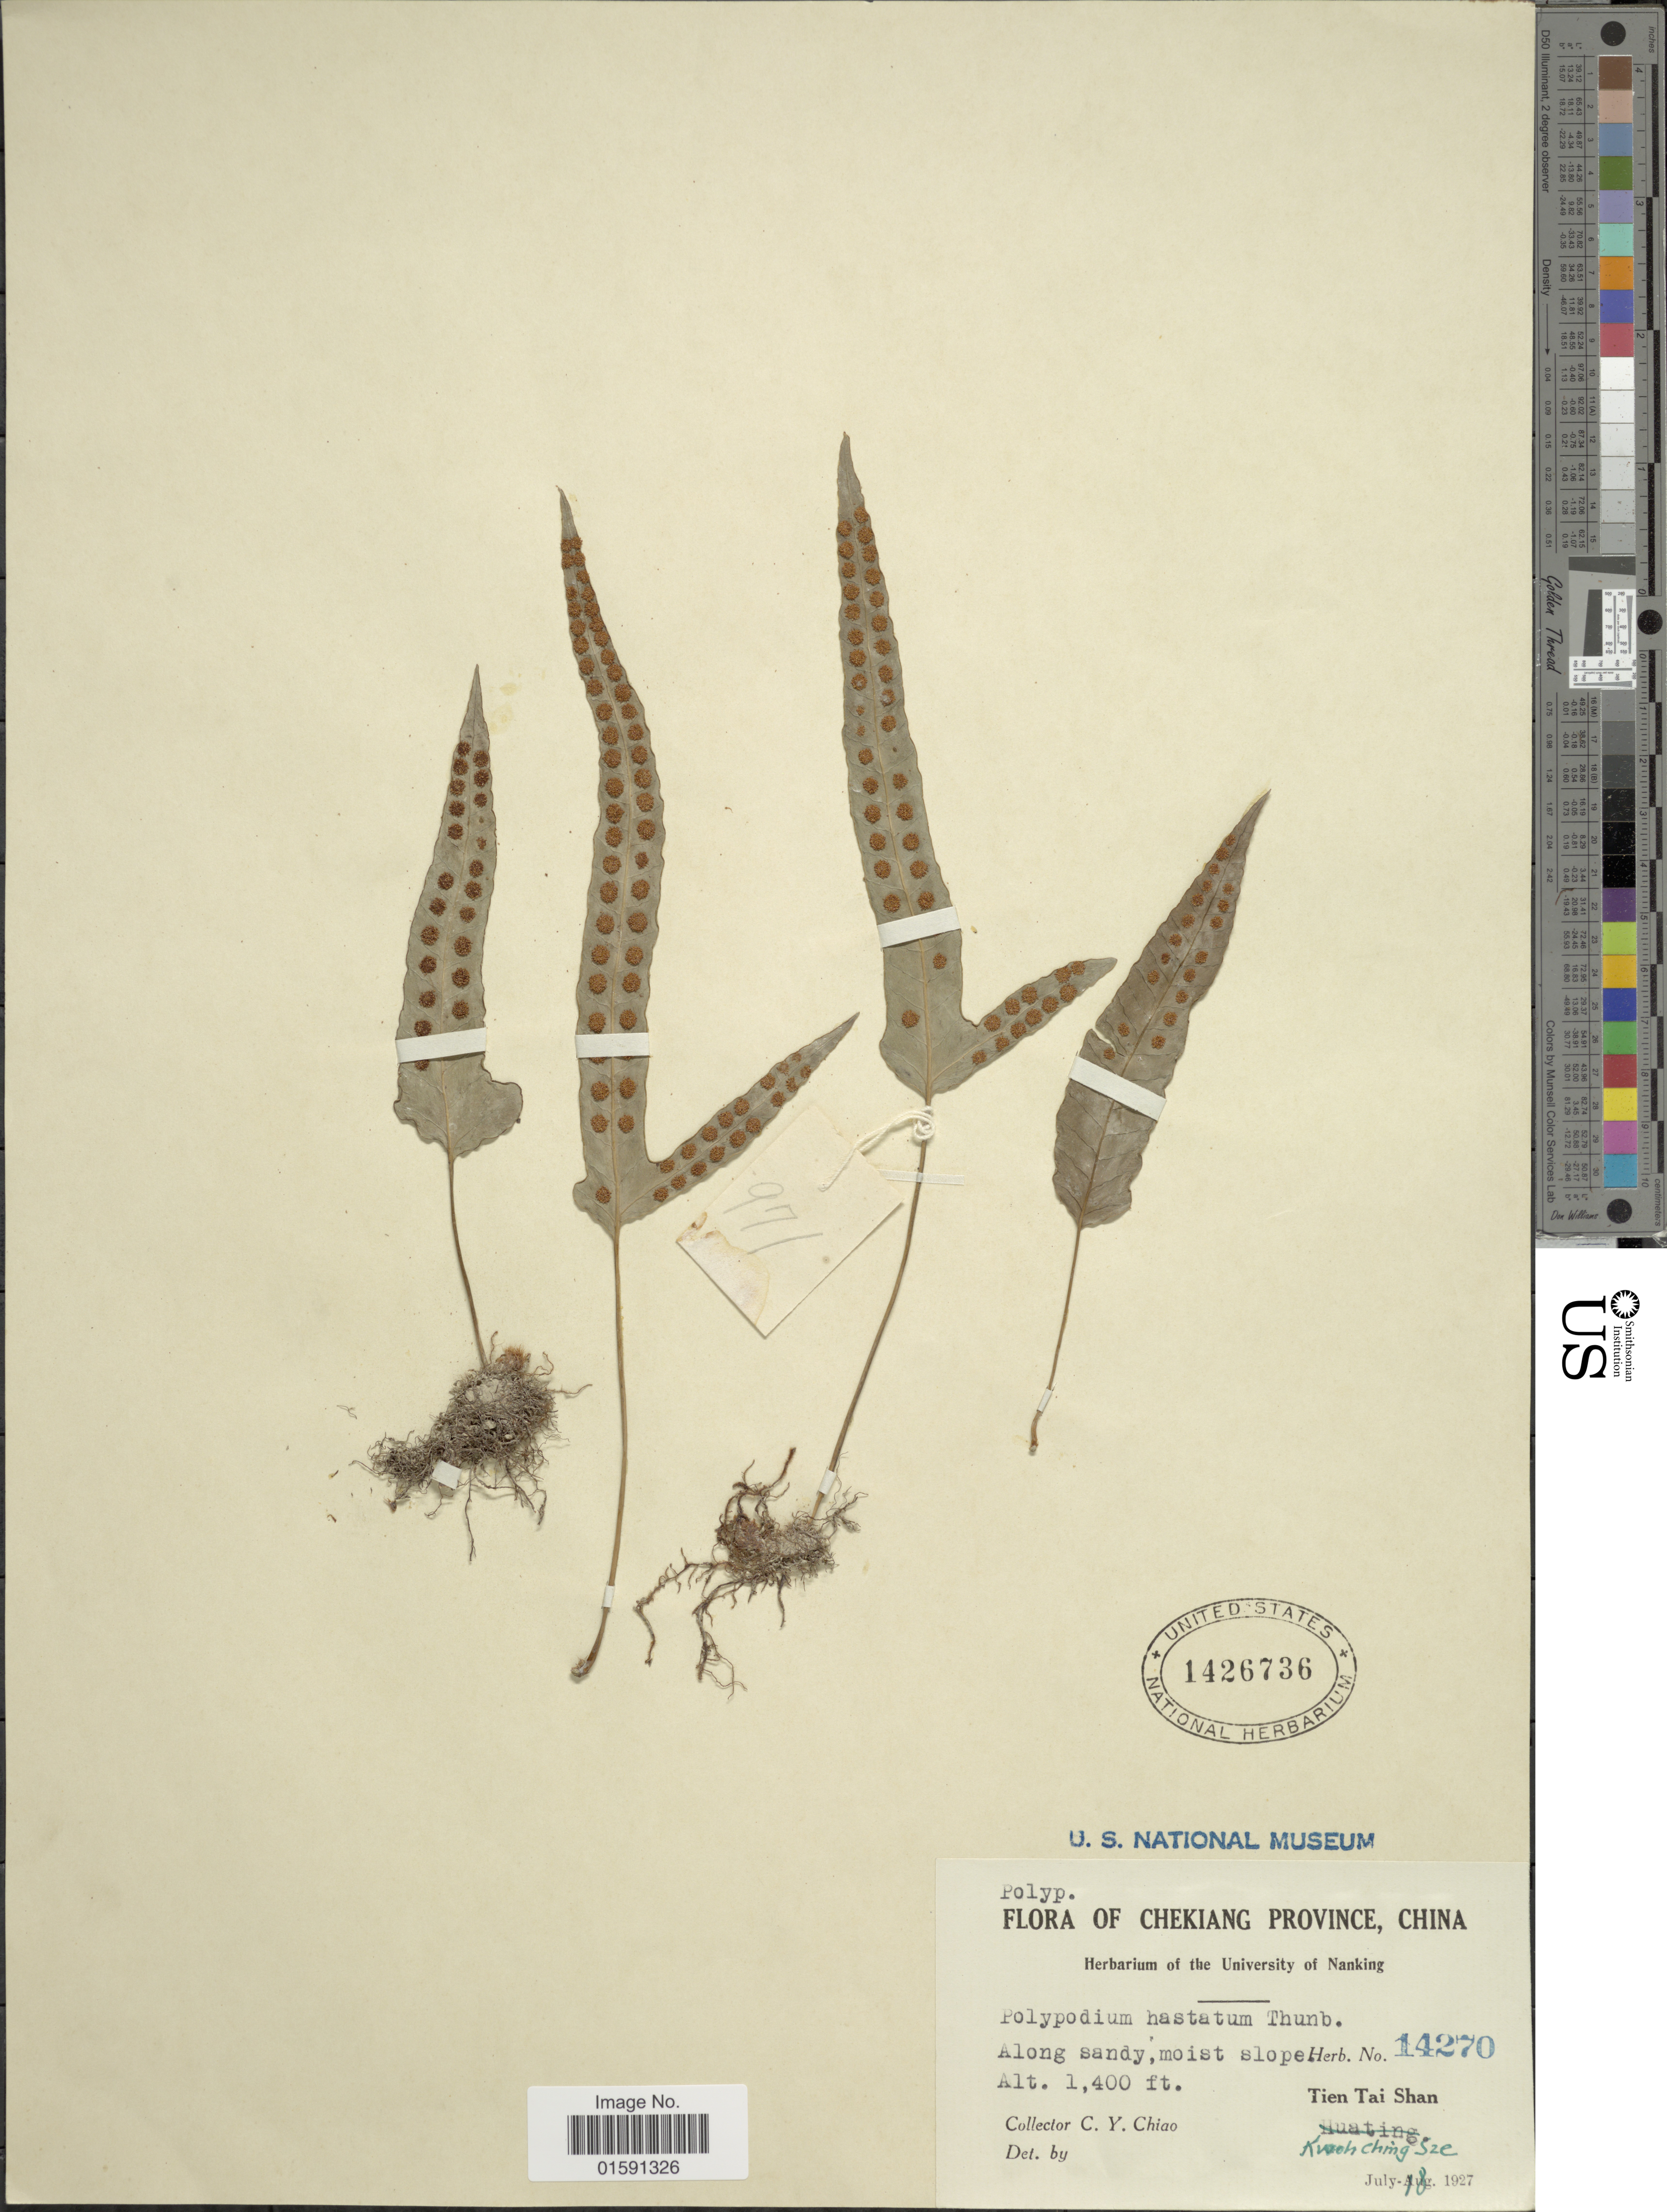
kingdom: Plantae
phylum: Tracheophyta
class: Polypodiopsida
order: Polypodiales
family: Polypodiaceae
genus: Selliguea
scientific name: Selliguea hastata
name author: (Thunb.) Fraser-Jenk.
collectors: C. Y. Chiao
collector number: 14270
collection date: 1927-07-18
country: China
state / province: Zhejiang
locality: Chekiang Province, China. Tien Tai Shan, Kweh Ching Sze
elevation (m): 427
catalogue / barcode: US 1426736